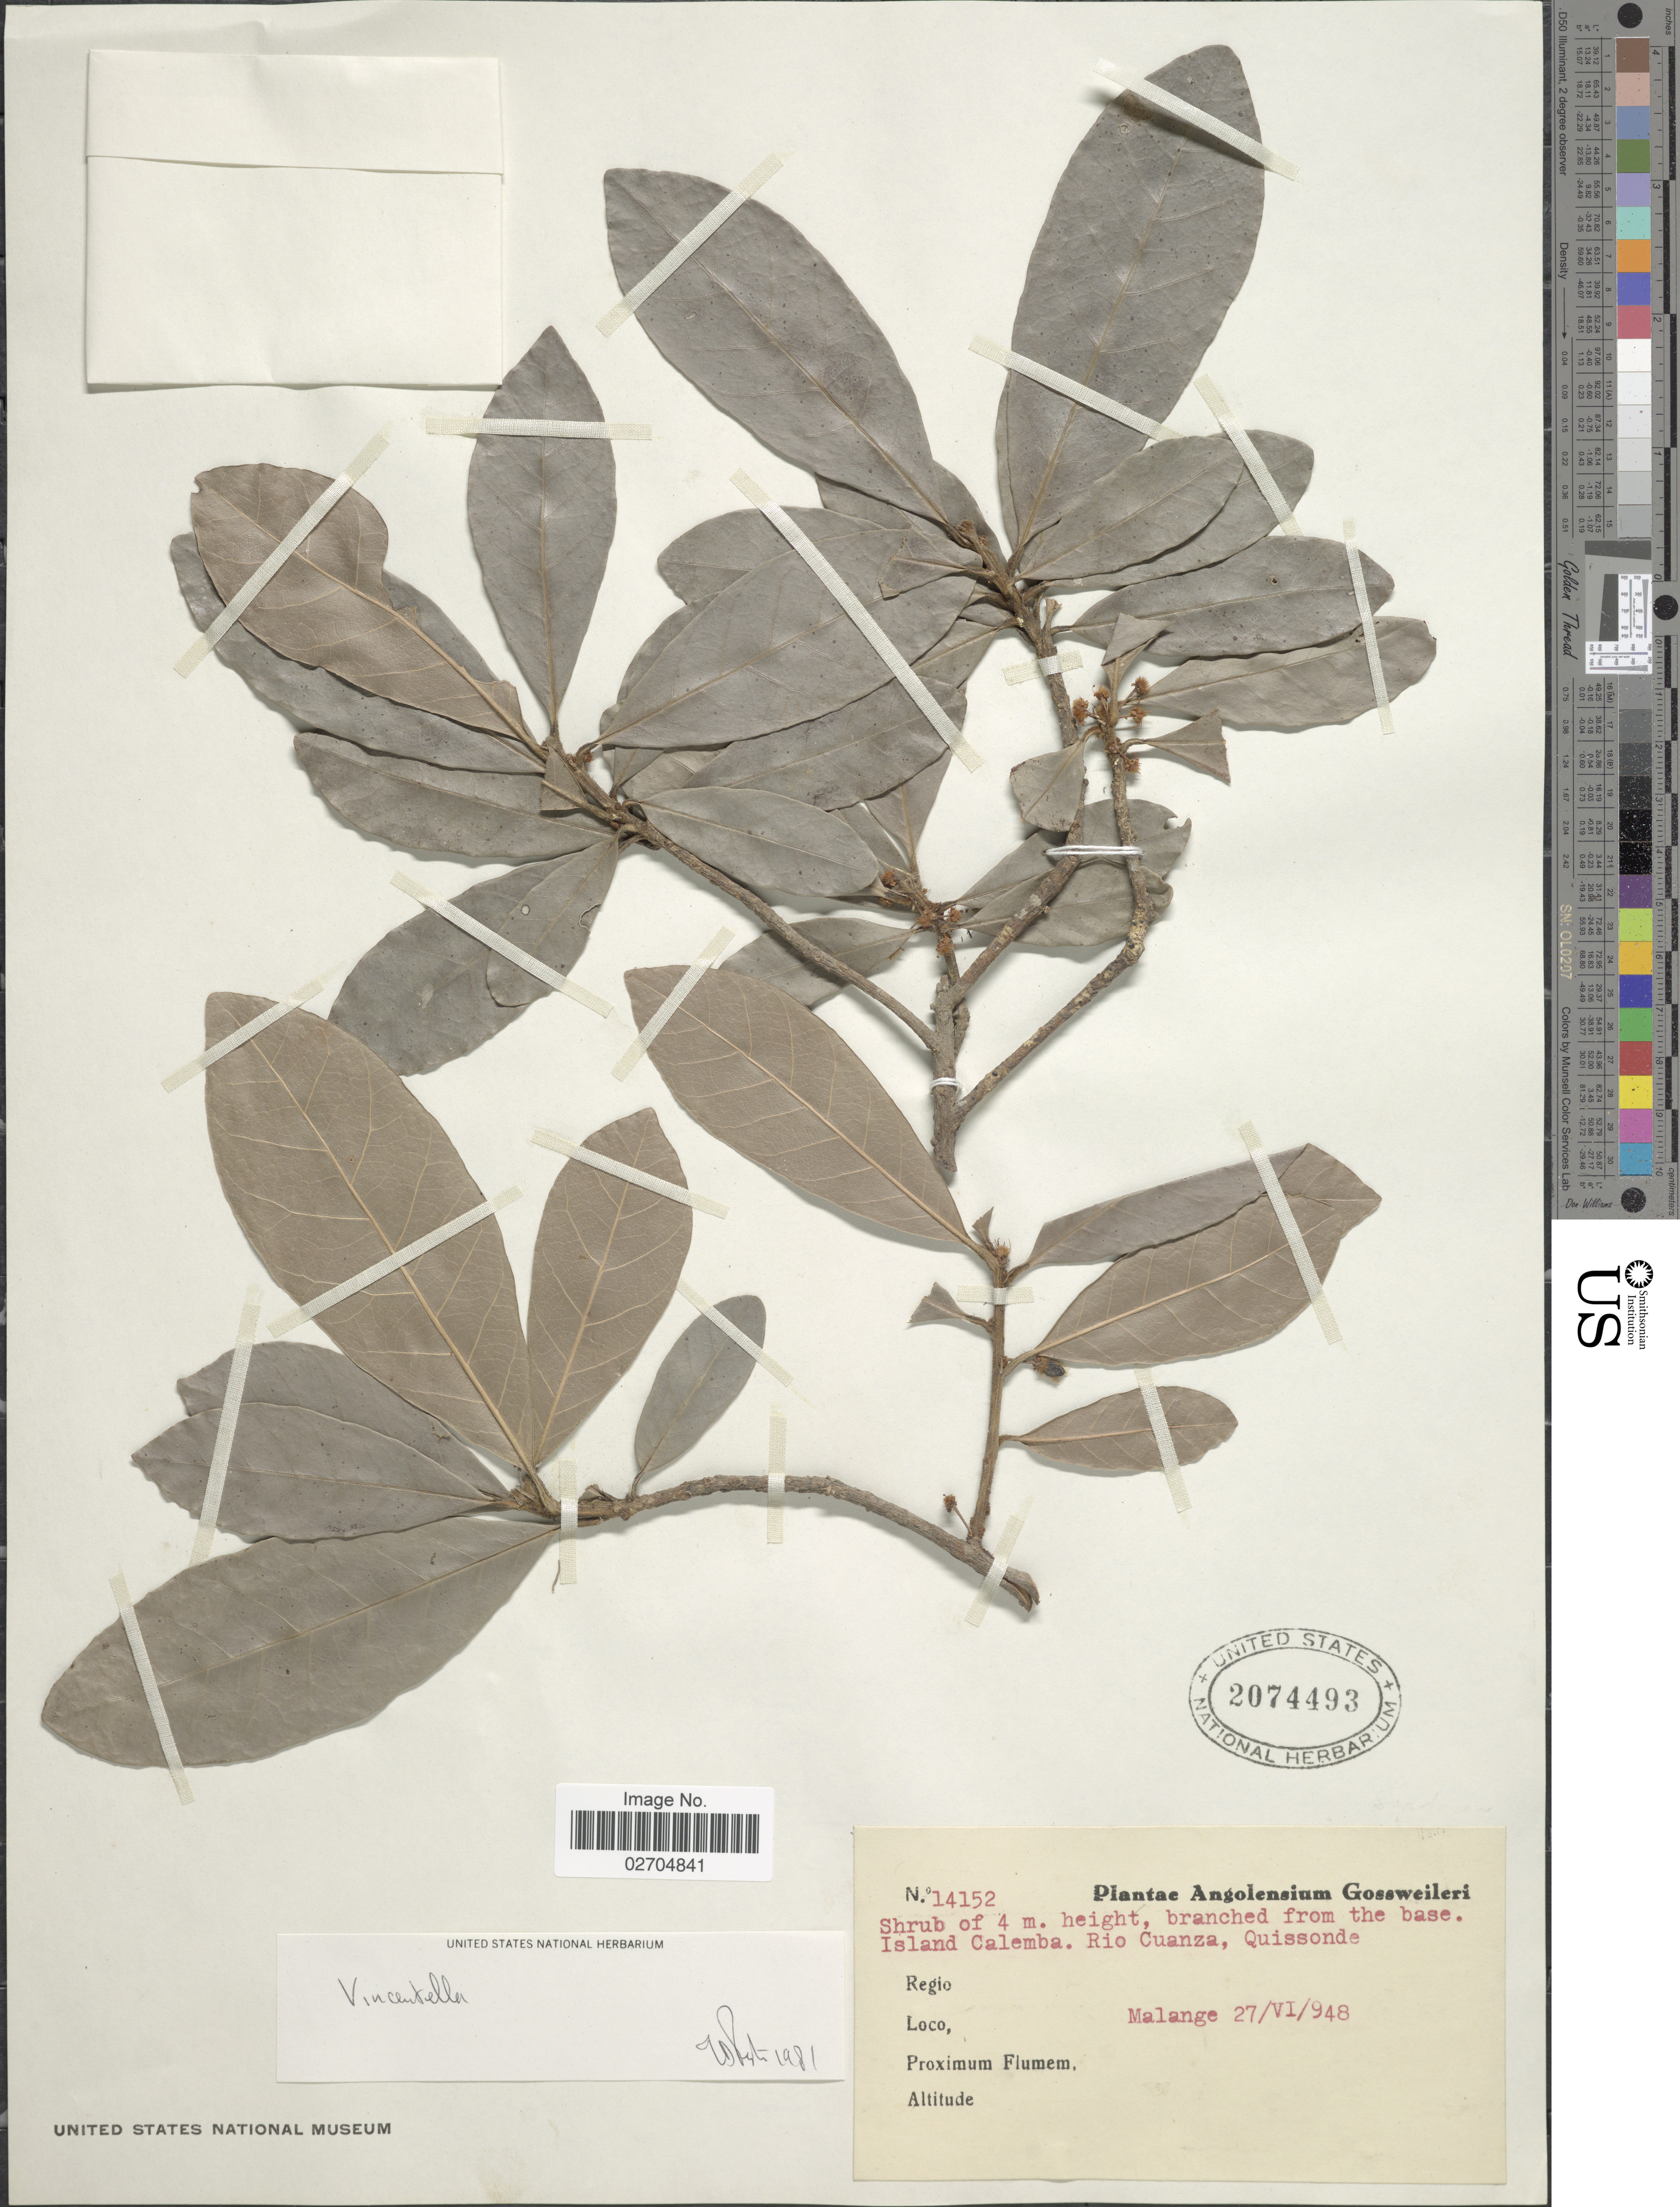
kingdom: Plantae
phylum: Tracheophyta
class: Magnoliopsida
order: Ericales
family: Sapotaceae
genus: Synsepalum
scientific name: Synsepalum sp.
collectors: -. Gossweiler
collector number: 14152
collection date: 1948-06-27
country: Angola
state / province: Malange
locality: Angolensium. Island Calemba. Rio Cuanza, Quissonde.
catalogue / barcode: US 2074493